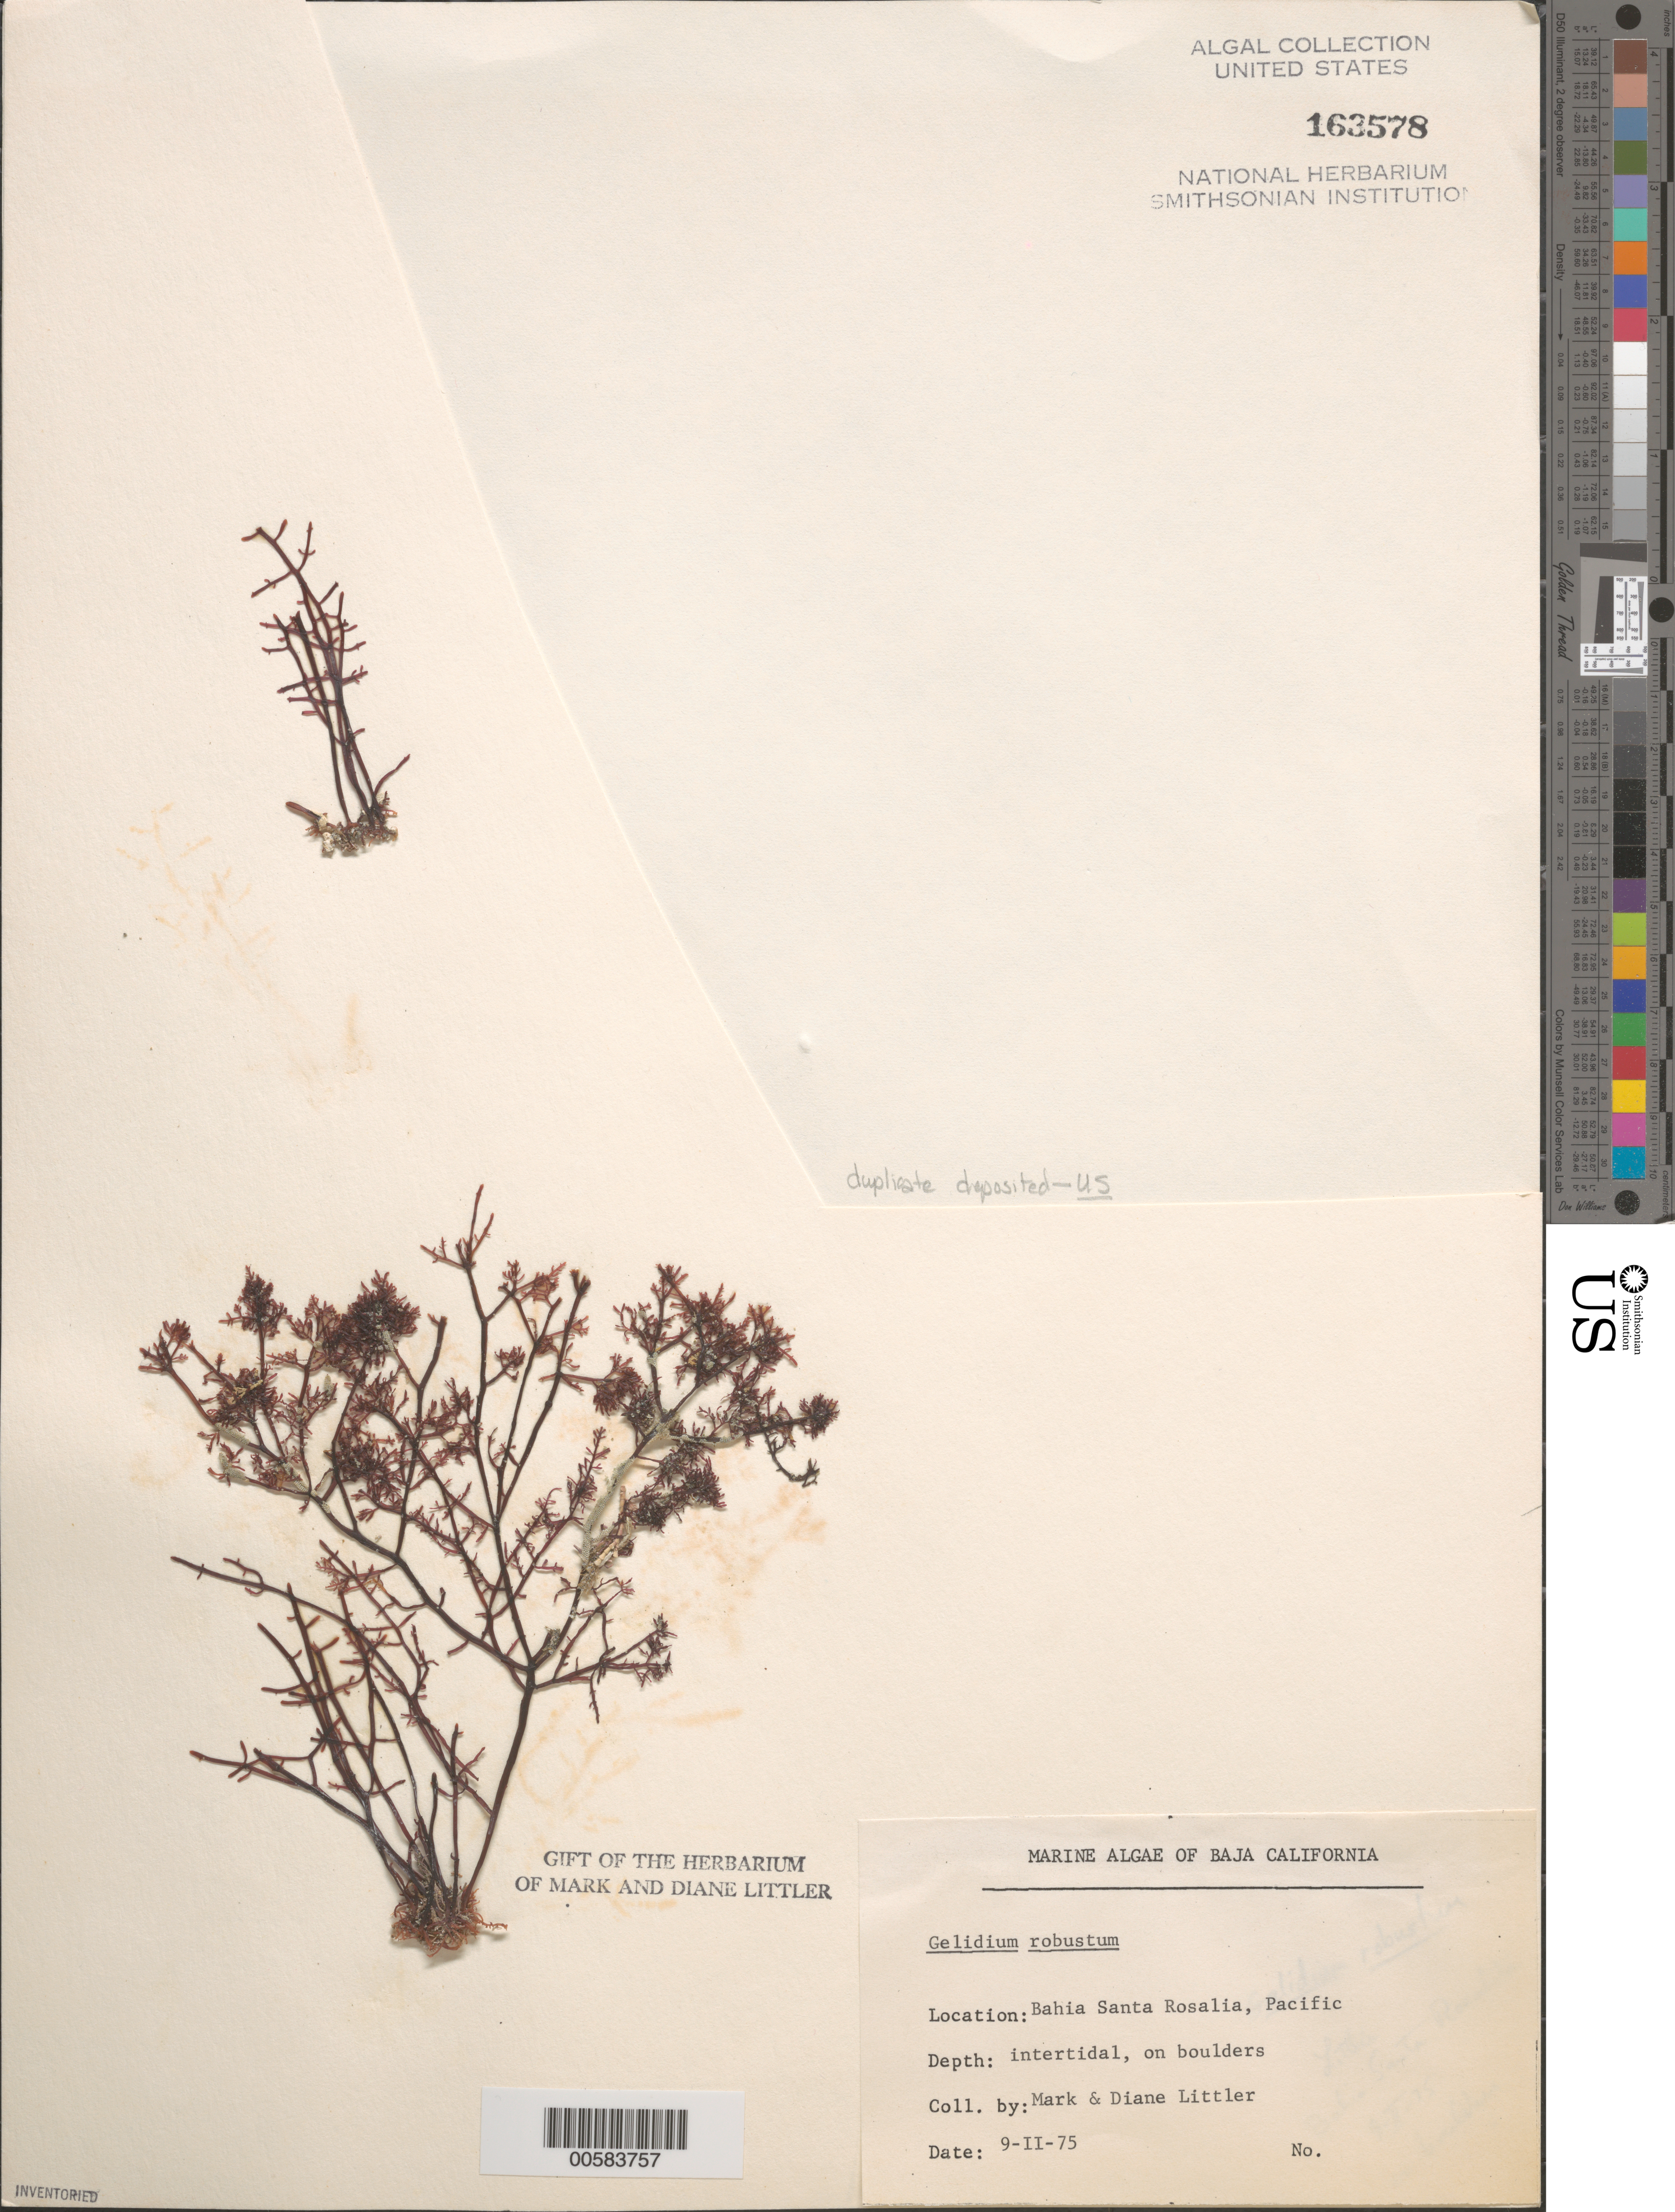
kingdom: Plantae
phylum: Rhodophyta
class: Florideophyceae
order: Gelidiales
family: Gelidiaceae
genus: Gelidium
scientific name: Gelidium robustum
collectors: M. M. Littler & D. S. Littler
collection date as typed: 09 Feb 1975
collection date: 1975-02-09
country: Mexico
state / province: Baja California Sur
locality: Bahia Santa Rosalia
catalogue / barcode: US 163578